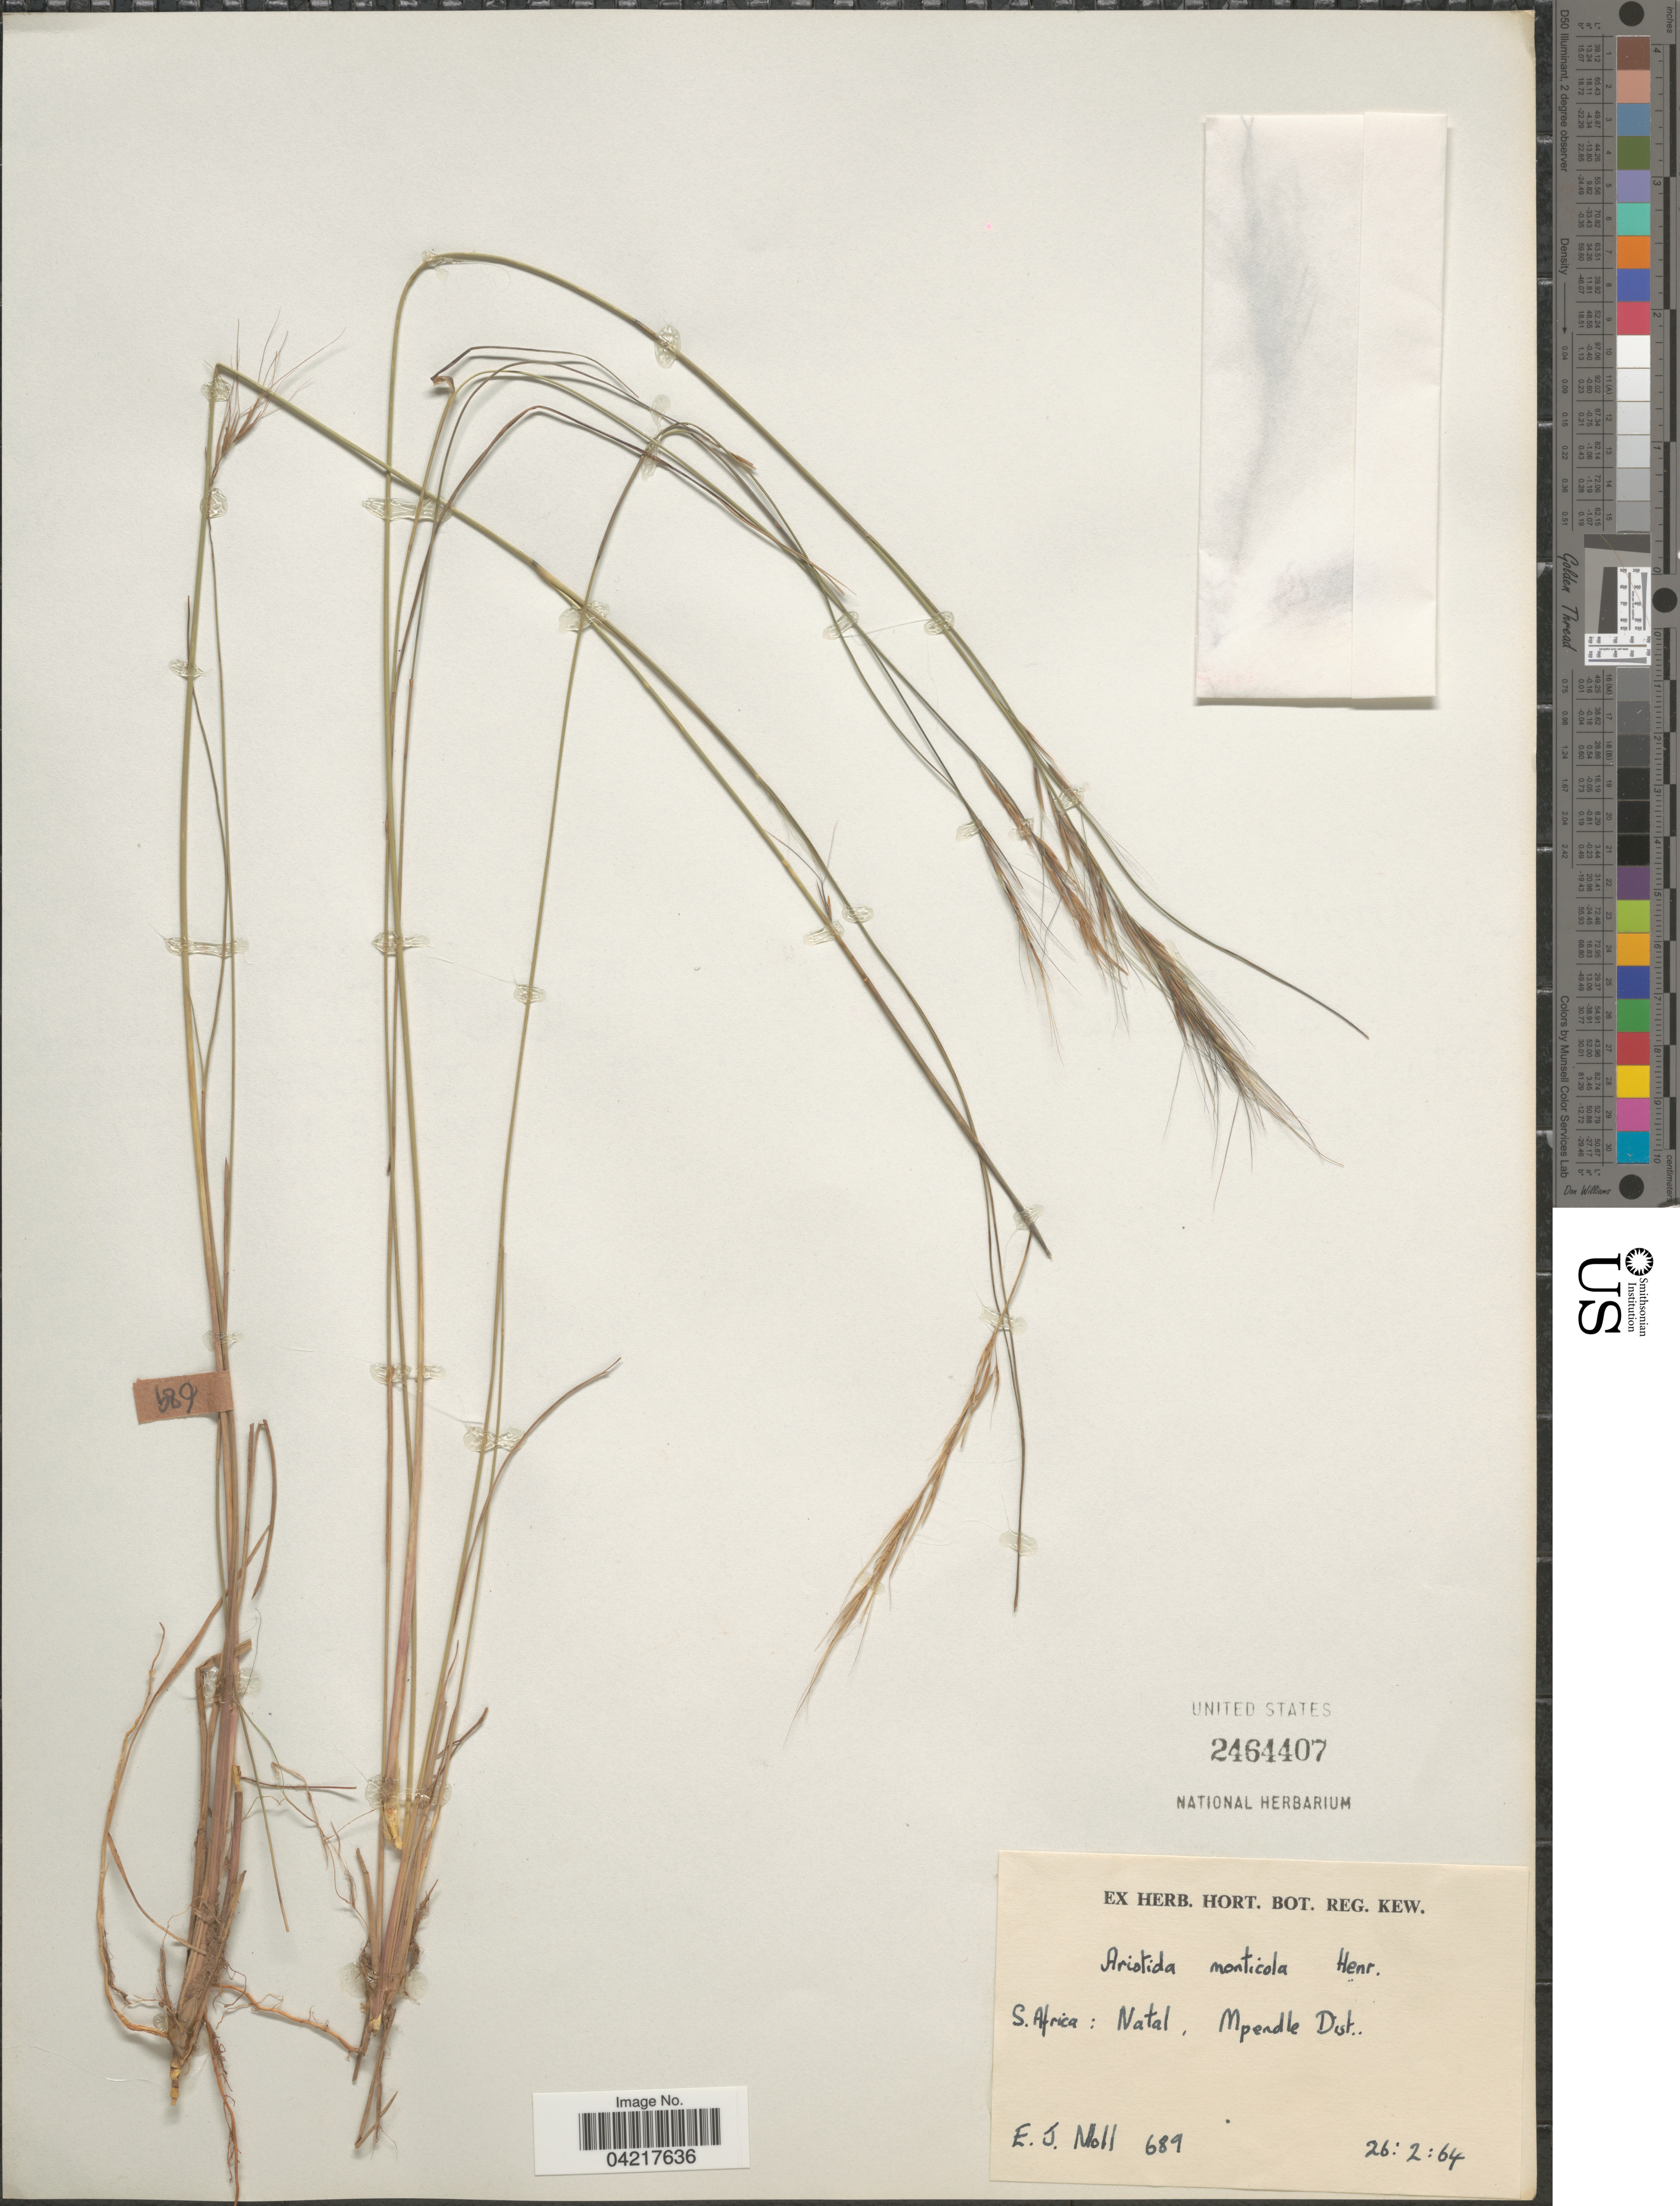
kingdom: Plantae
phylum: Tracheophyta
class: Liliopsida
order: Poales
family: Poaceae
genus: Aristida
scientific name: Aristida monticola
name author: Henr.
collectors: E. J. Moll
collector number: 689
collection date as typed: Transcribed d/m/y: 26/2/64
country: South Africa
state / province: KwaZulu-Natal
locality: S.Africa: Natal, Mpendle Dist.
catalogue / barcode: US 2464407